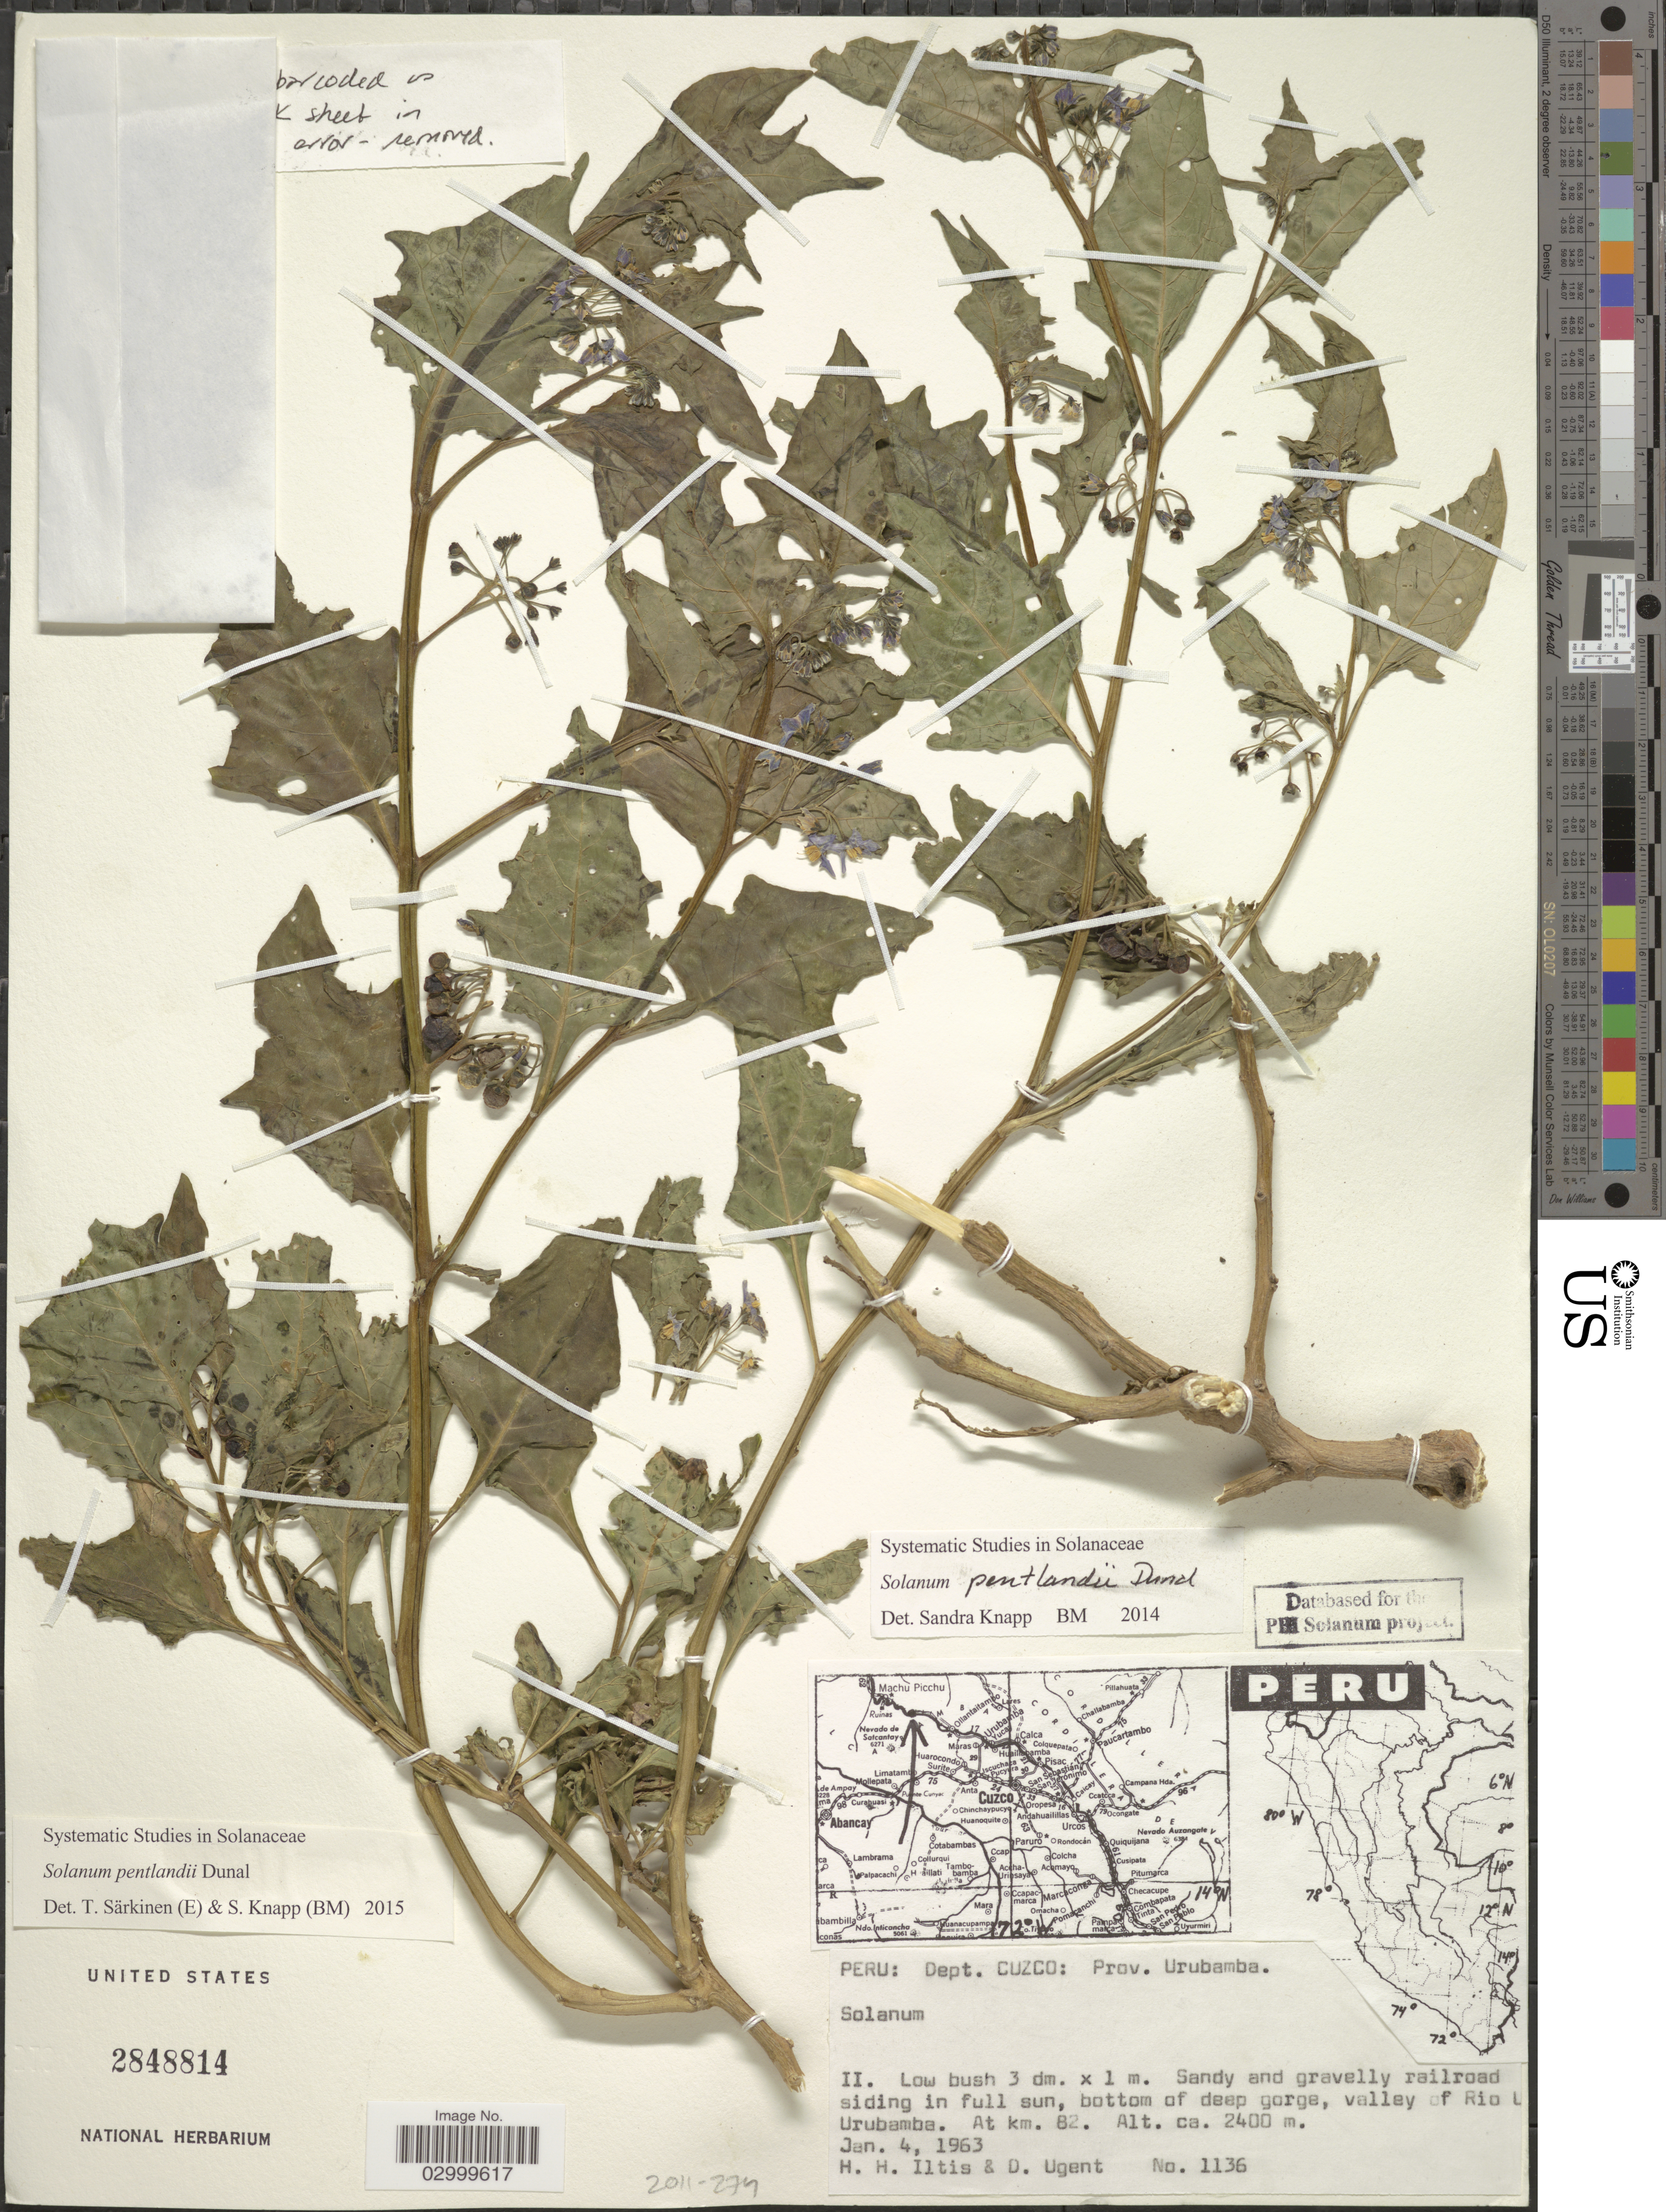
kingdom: Plantae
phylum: Tracheophyta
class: Magnoliopsida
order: Solanales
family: Solanaceae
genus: Solanum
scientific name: Solanum pentlandii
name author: Dunal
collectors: H. H. Iltis & D. Ugent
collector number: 1136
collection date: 1963-01-04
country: Peru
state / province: Cusco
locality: Dept. Cuzco: Prov. Urubamba. Sandy and gravelly railroad siding in full sun, bottom of deep gorge, valley of Rio Urubamba. At km. 82.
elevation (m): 2400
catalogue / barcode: US 2848814